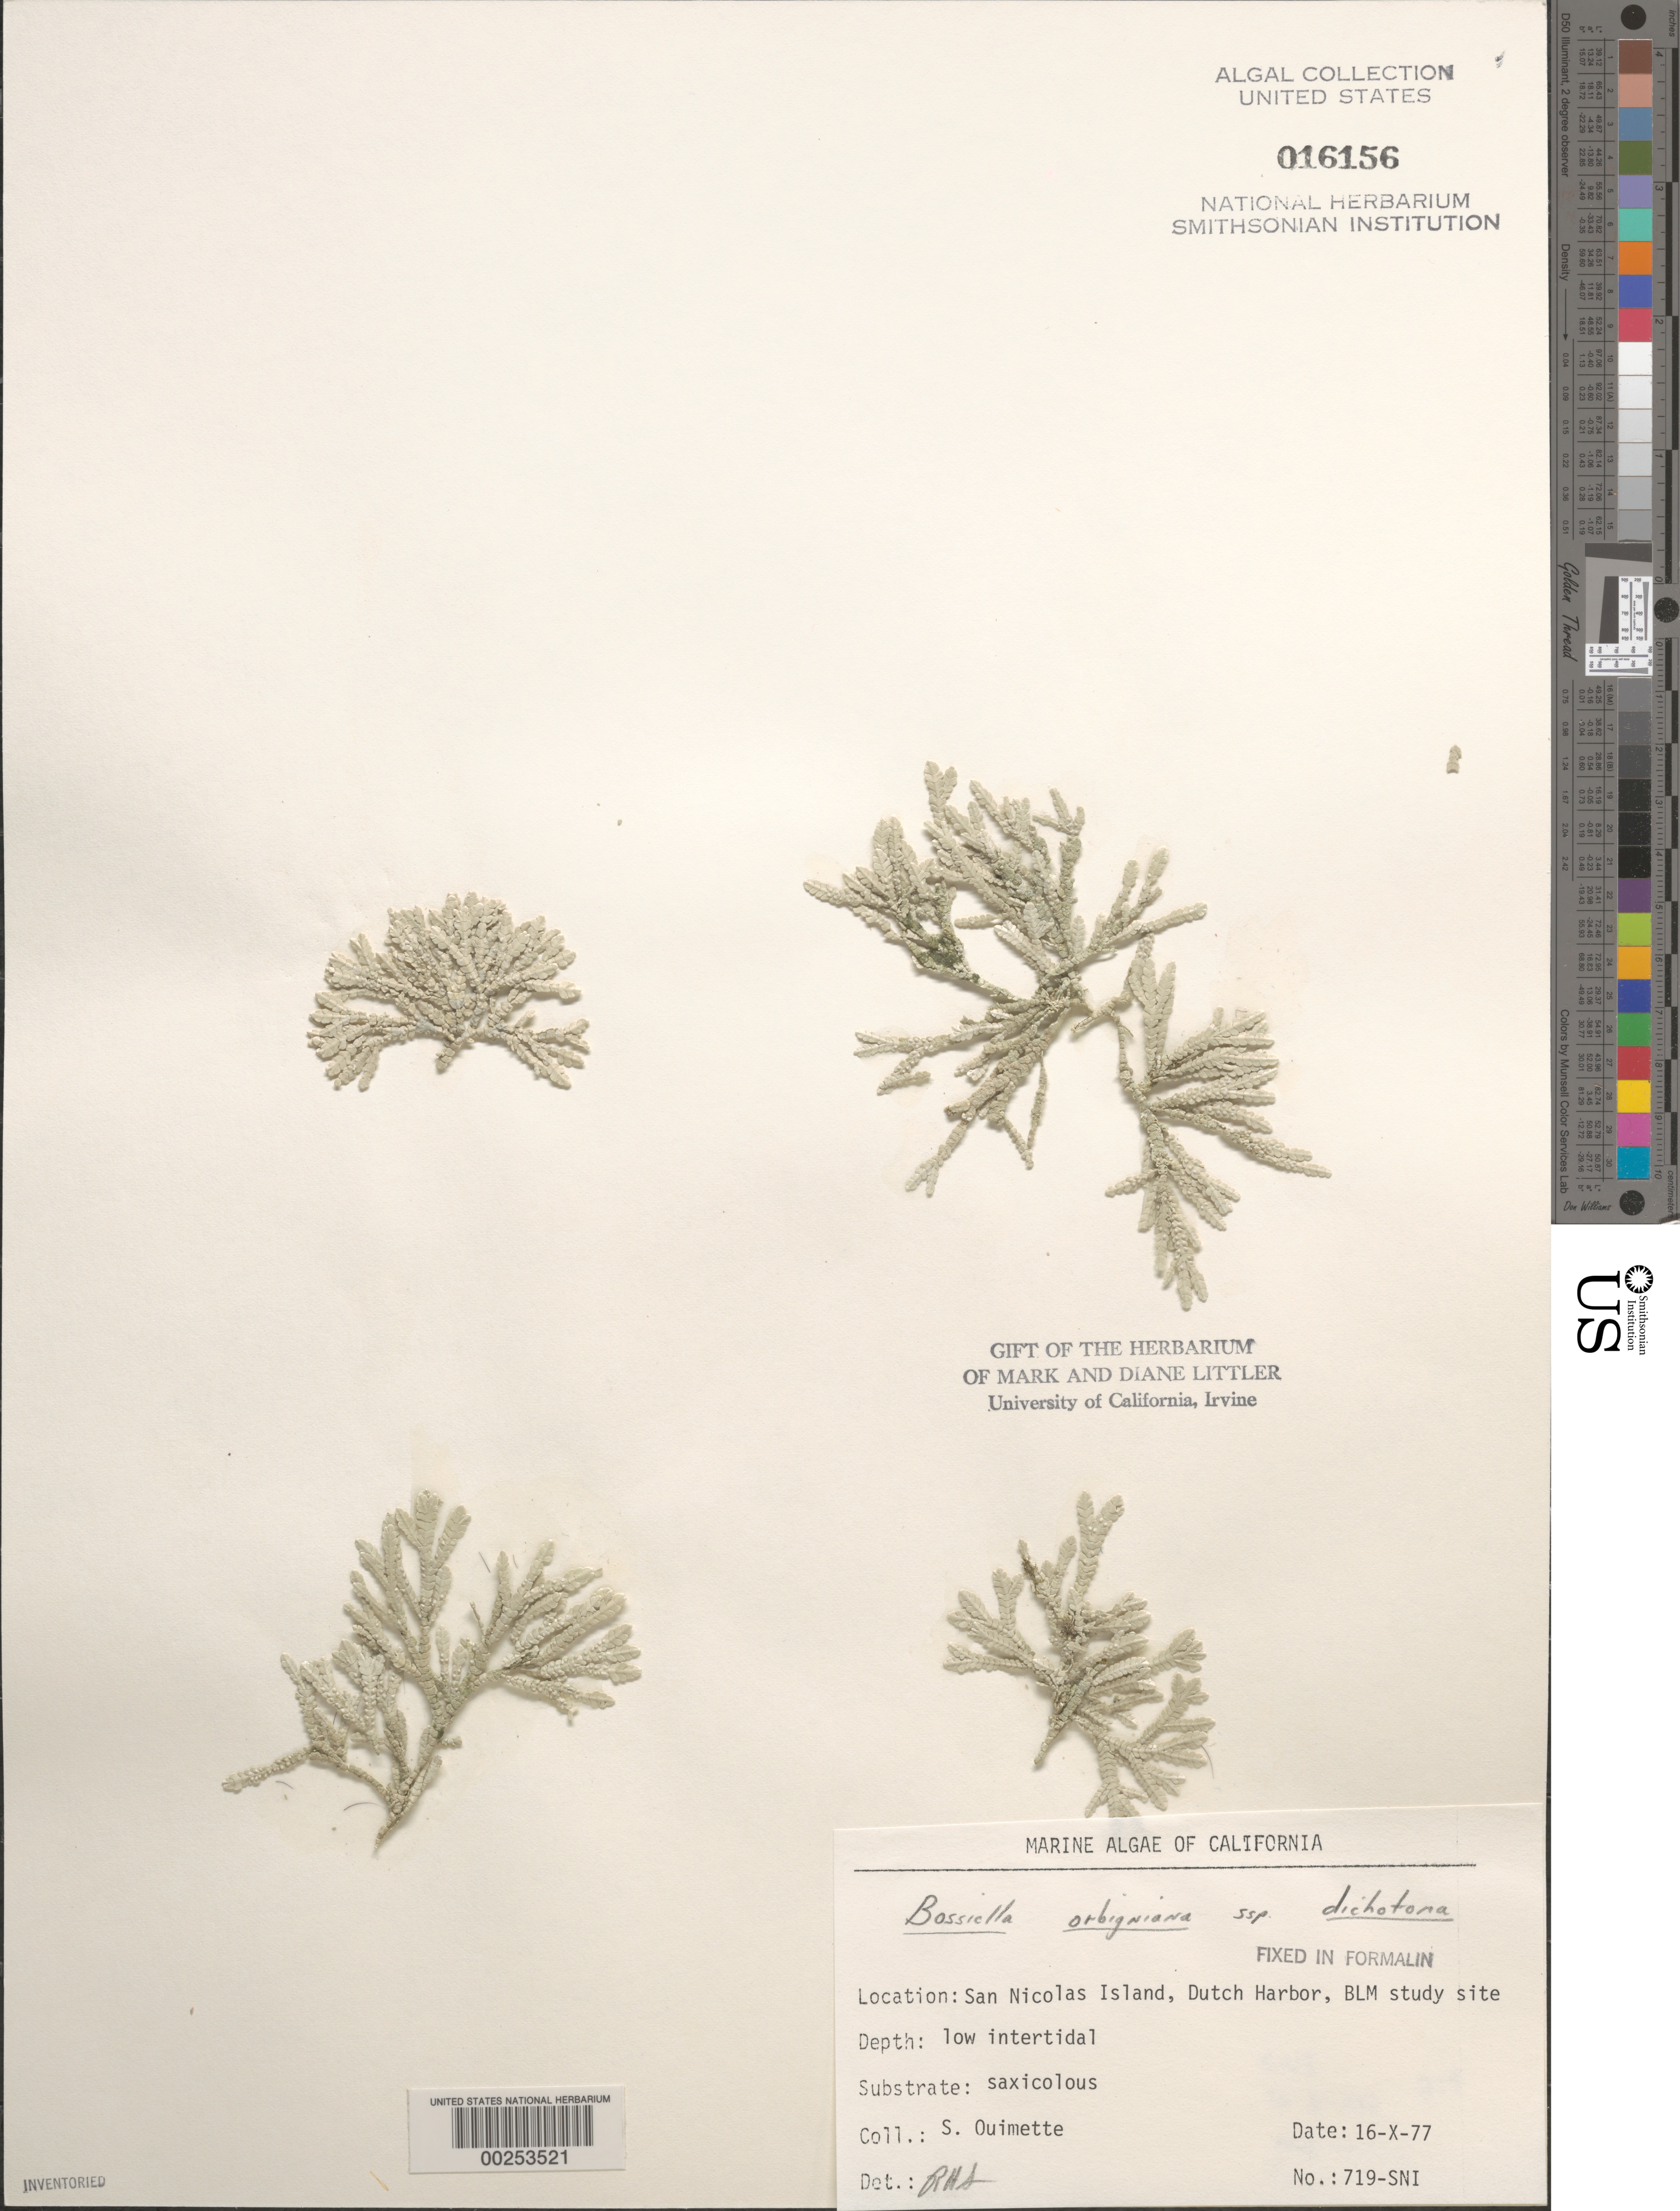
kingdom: Plantae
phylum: Rhodophyta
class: Florideophyceae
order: Corallinales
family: Corallinaceae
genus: Bossiella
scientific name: Bossiella orbigniana subsp. dichotoma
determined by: Sims, Robert H.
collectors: S. Ouimette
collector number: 719-sni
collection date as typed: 16 Oct 1977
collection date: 1977-10-16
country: United States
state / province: California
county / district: Ventura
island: San Nicolas Island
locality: Dutch Harbor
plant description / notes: BLM-SOCALBIGHT Rocky Intertidal Survey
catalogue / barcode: US 16156